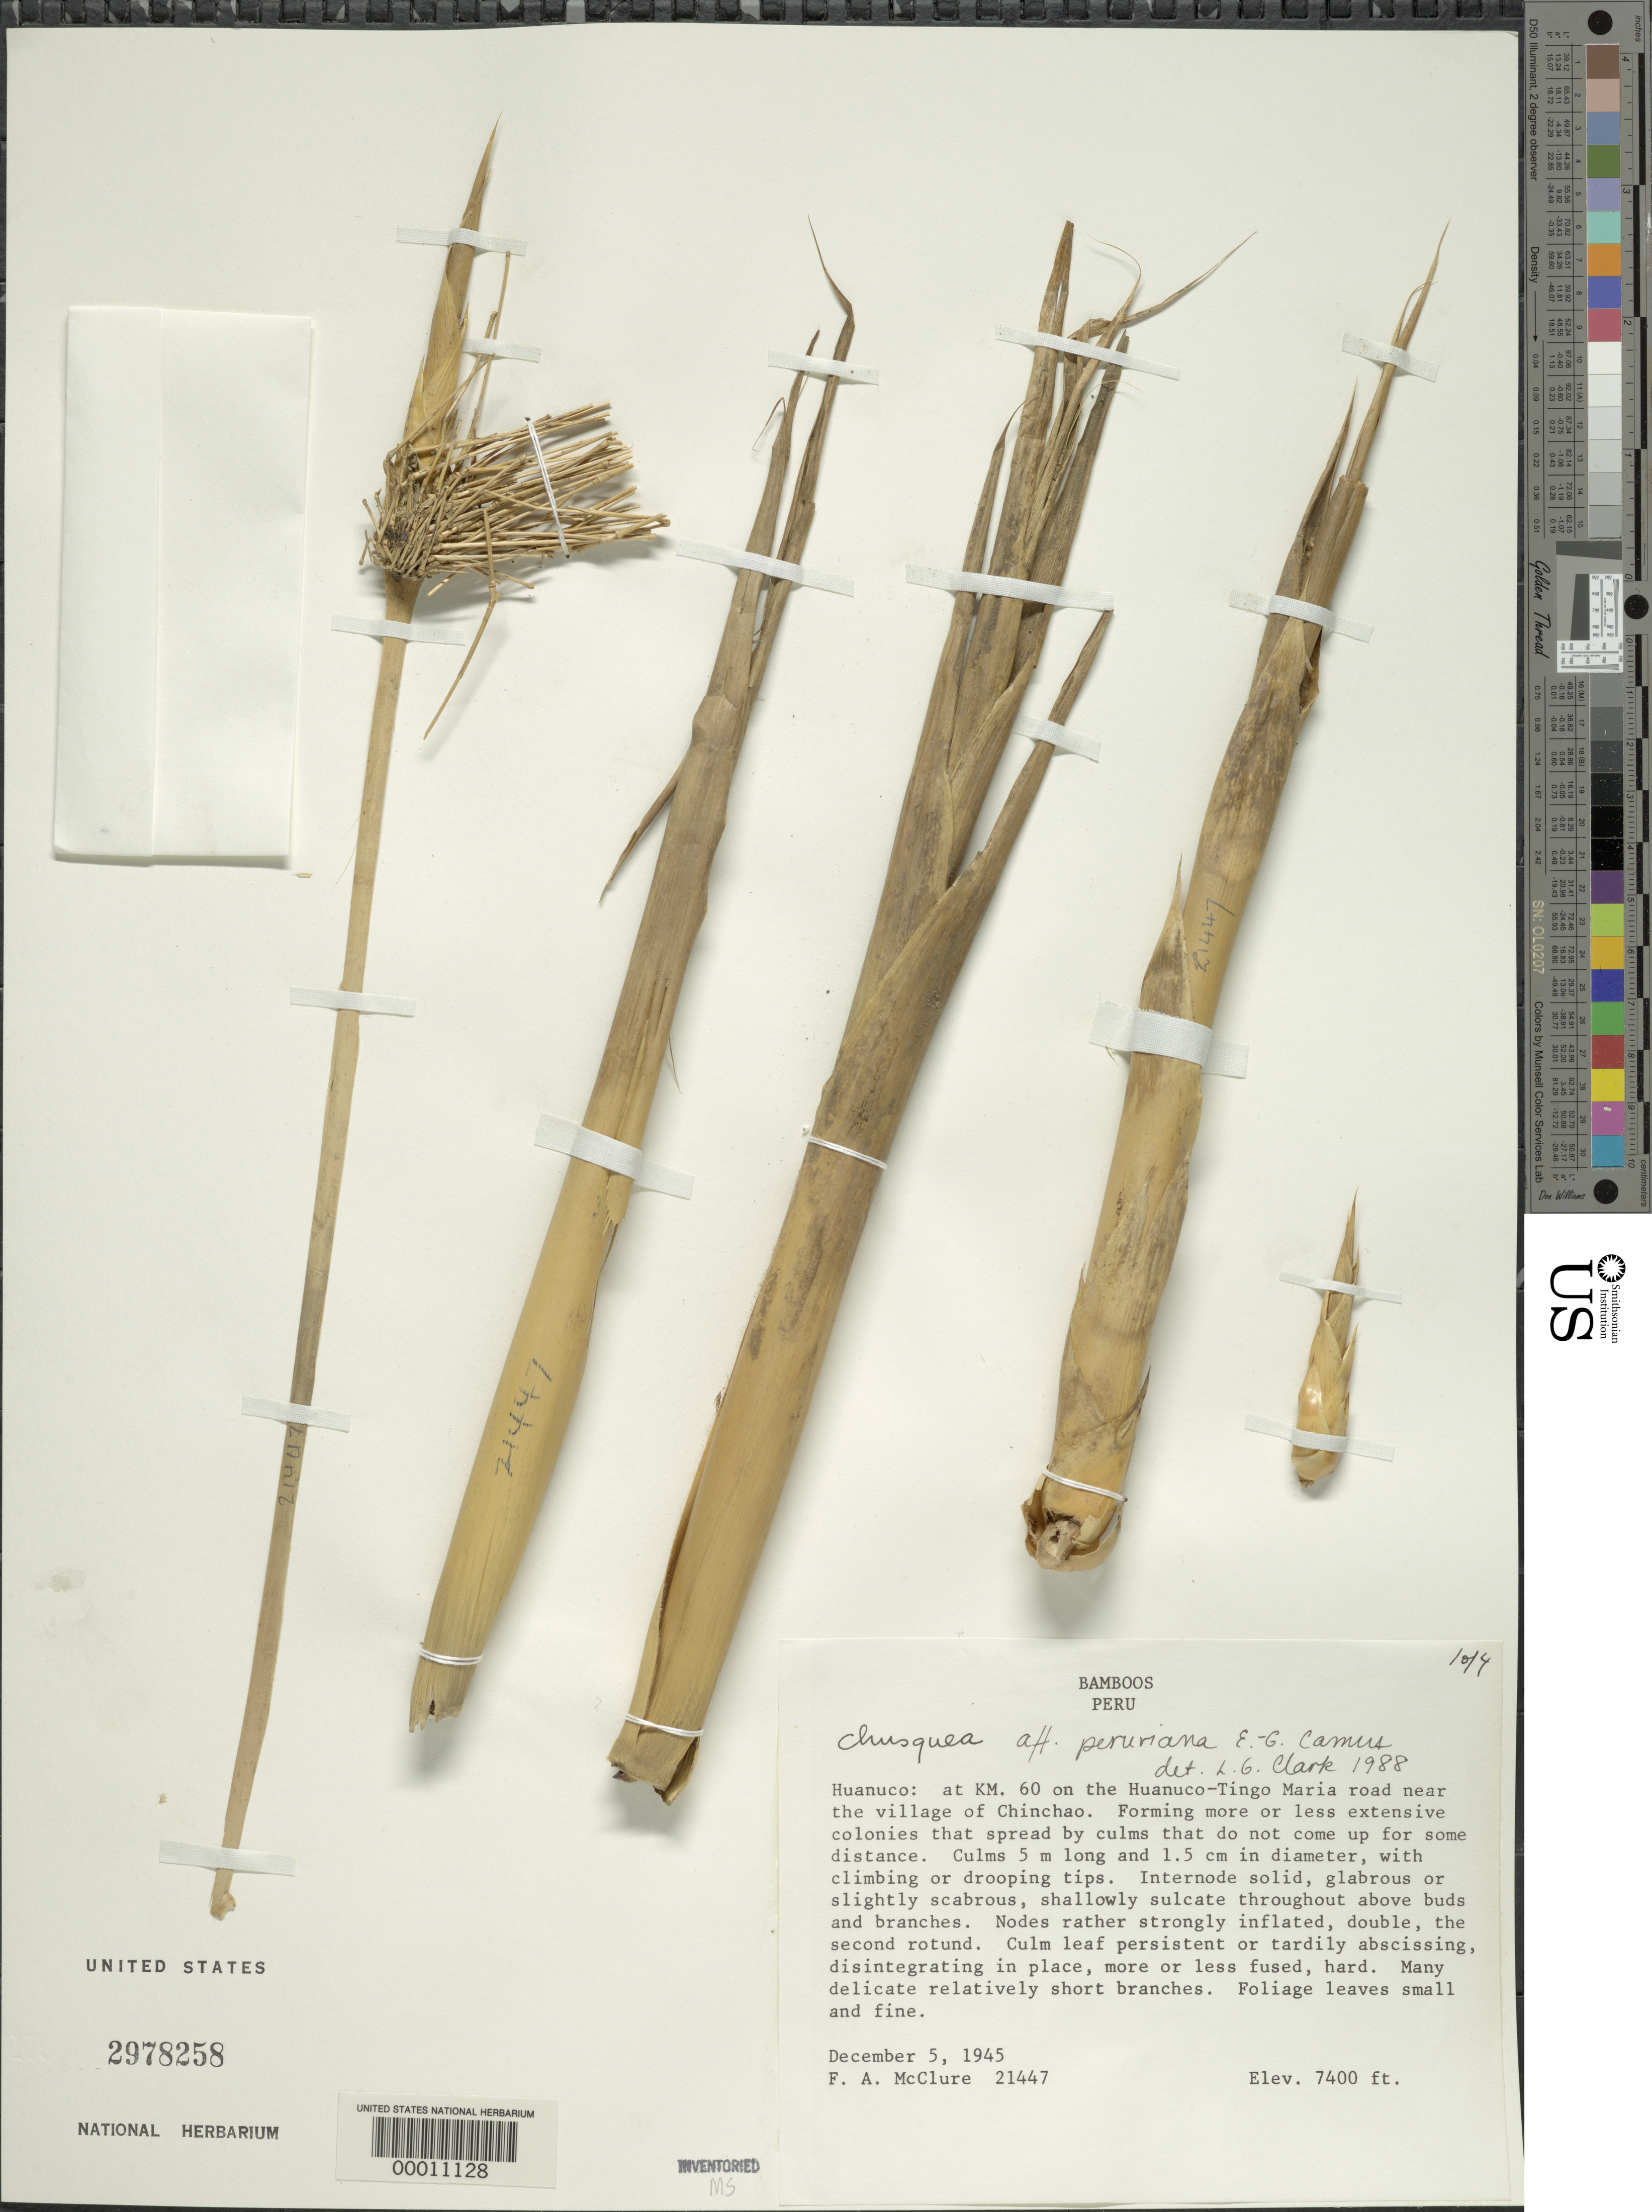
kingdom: Plantae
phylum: Tracheophyta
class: Liliopsida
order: Poales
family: Poaceae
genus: Chusquea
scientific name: Chusquea peruviana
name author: E.G. Camus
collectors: F. A. McClure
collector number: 21447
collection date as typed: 05 Dec 1945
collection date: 1945-12-05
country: Peru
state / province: Huánuco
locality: Carpish Pass, 50 Km north of Huanuco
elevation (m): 2255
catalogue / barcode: US 2978258